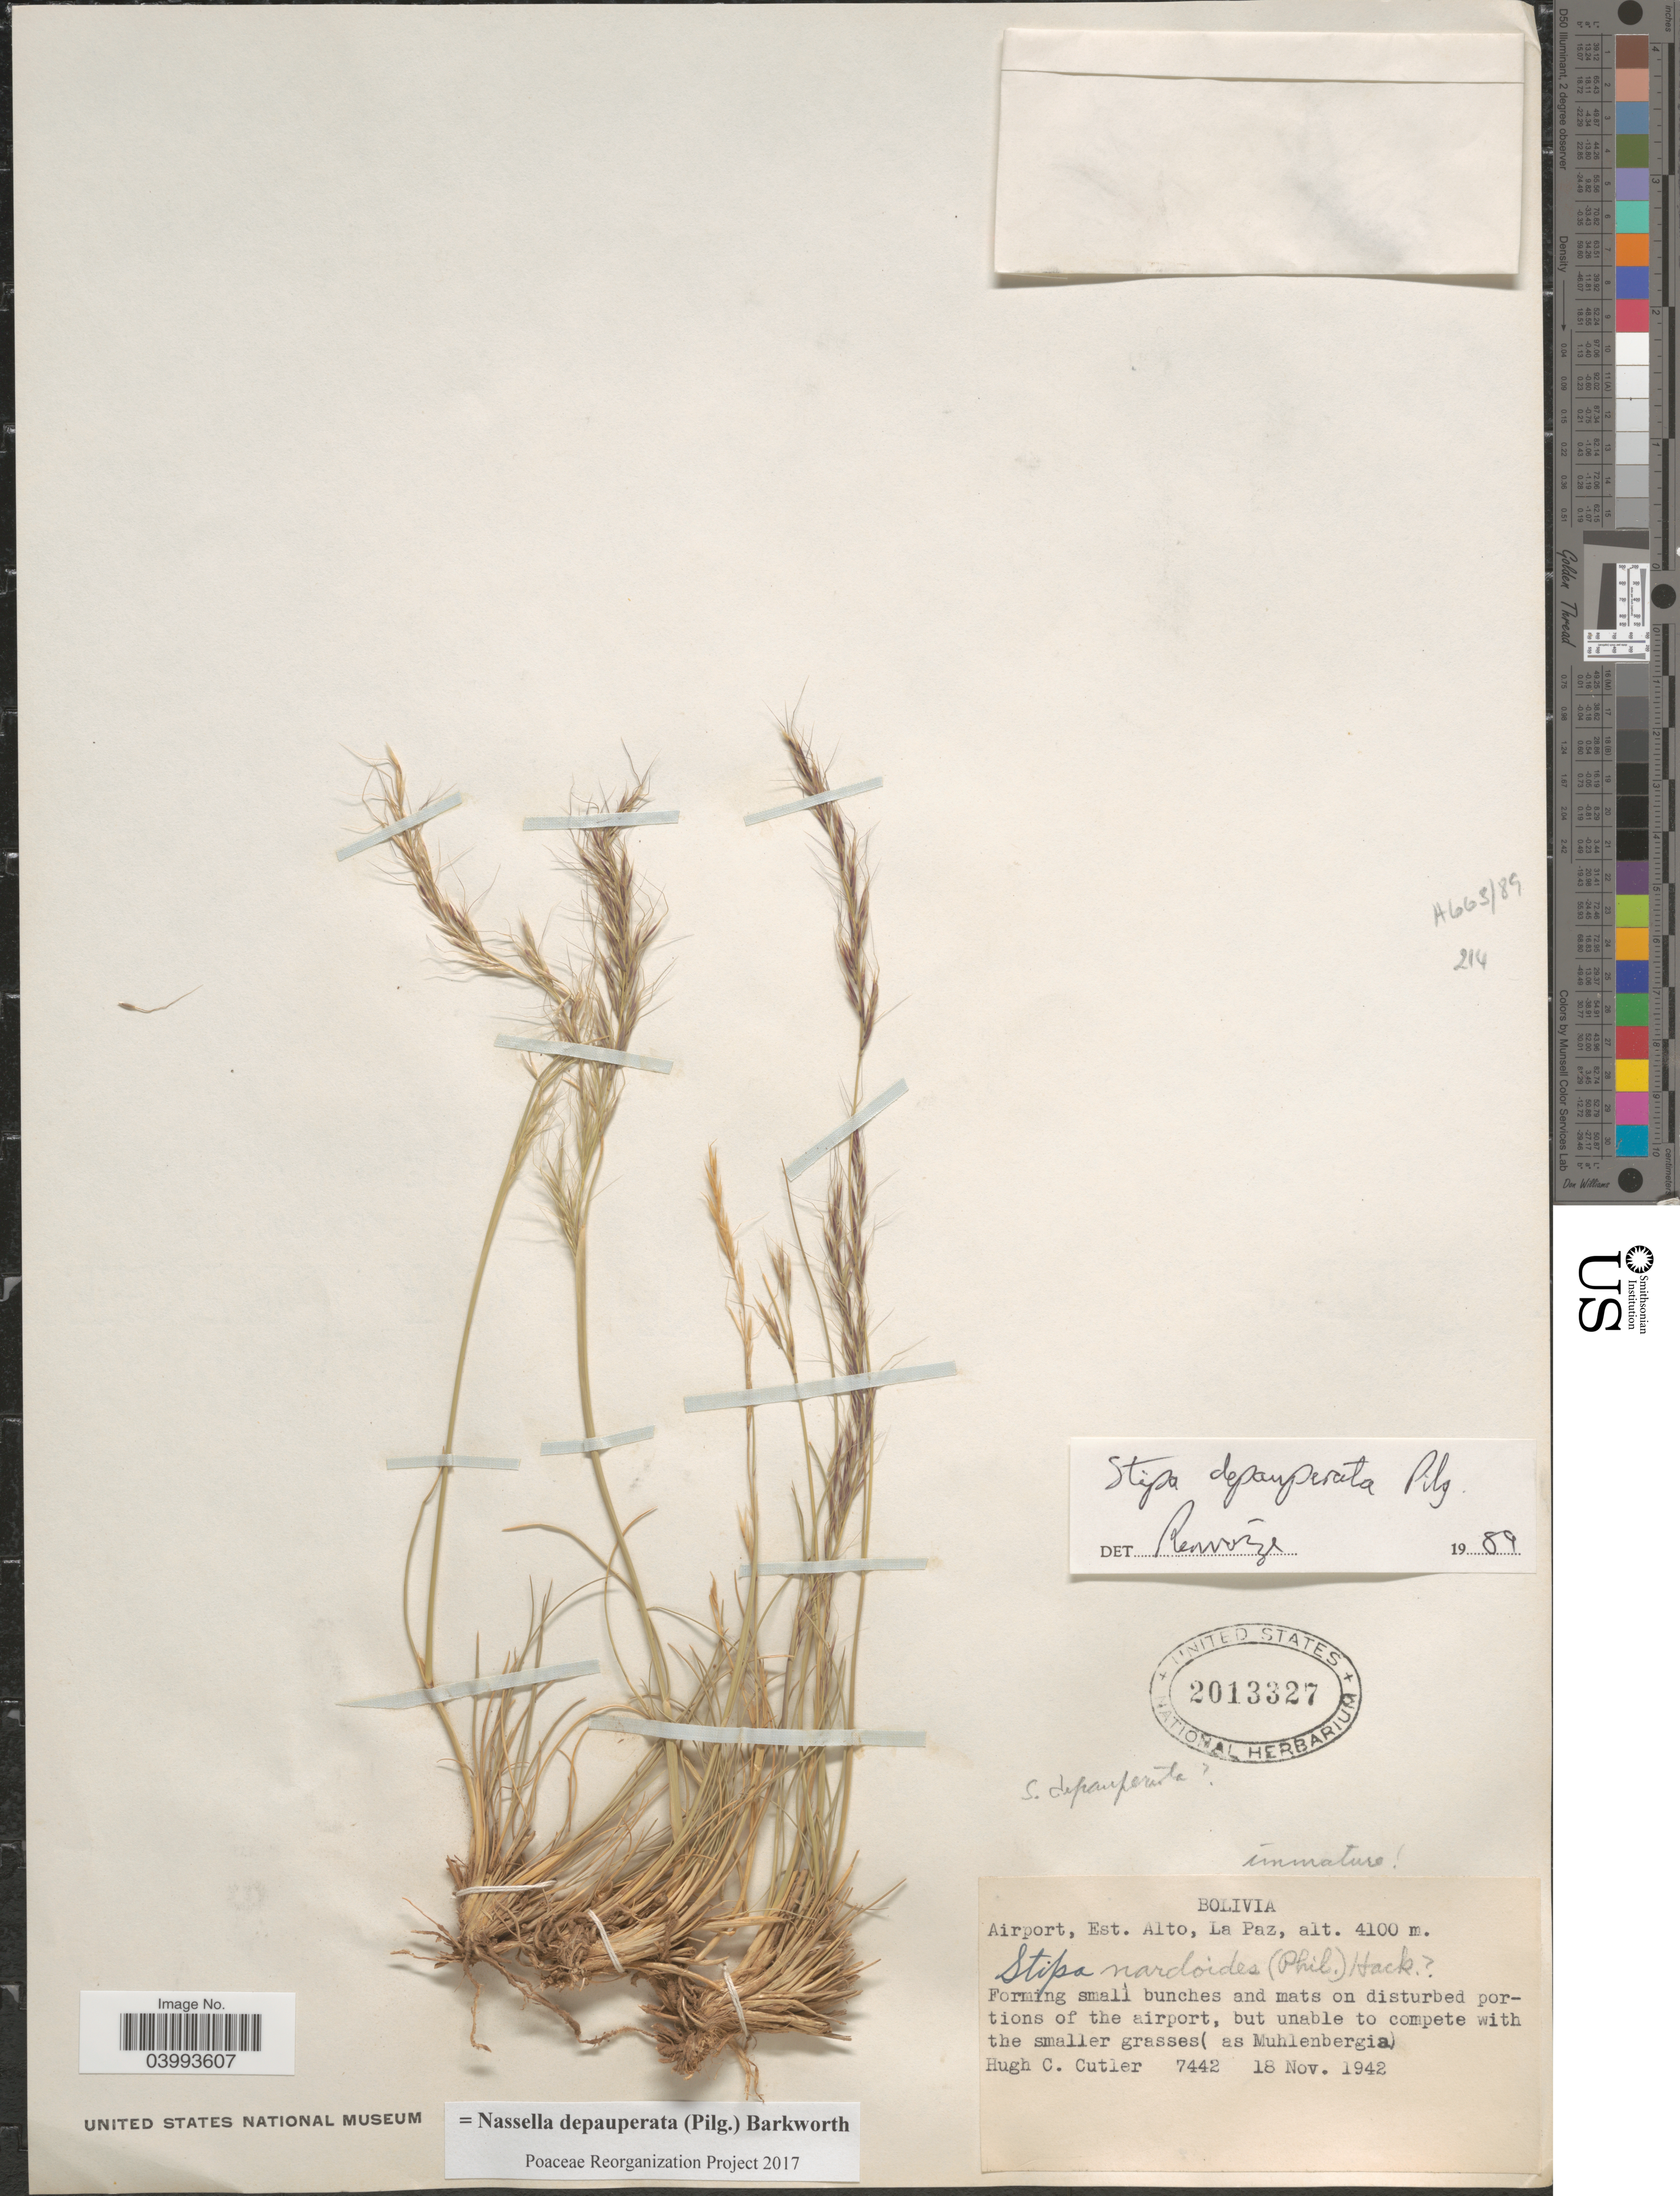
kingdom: Plantae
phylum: Tracheophyta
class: Liliopsida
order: Poales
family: Poaceae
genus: Nassella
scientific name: Nassella depauperata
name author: (Pilg.) Barkworth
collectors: H. C. Cutler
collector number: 7442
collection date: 1942-11-18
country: Bolivia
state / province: La Paz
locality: Airport, Est. Alto.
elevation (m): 4100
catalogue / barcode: US 2013327